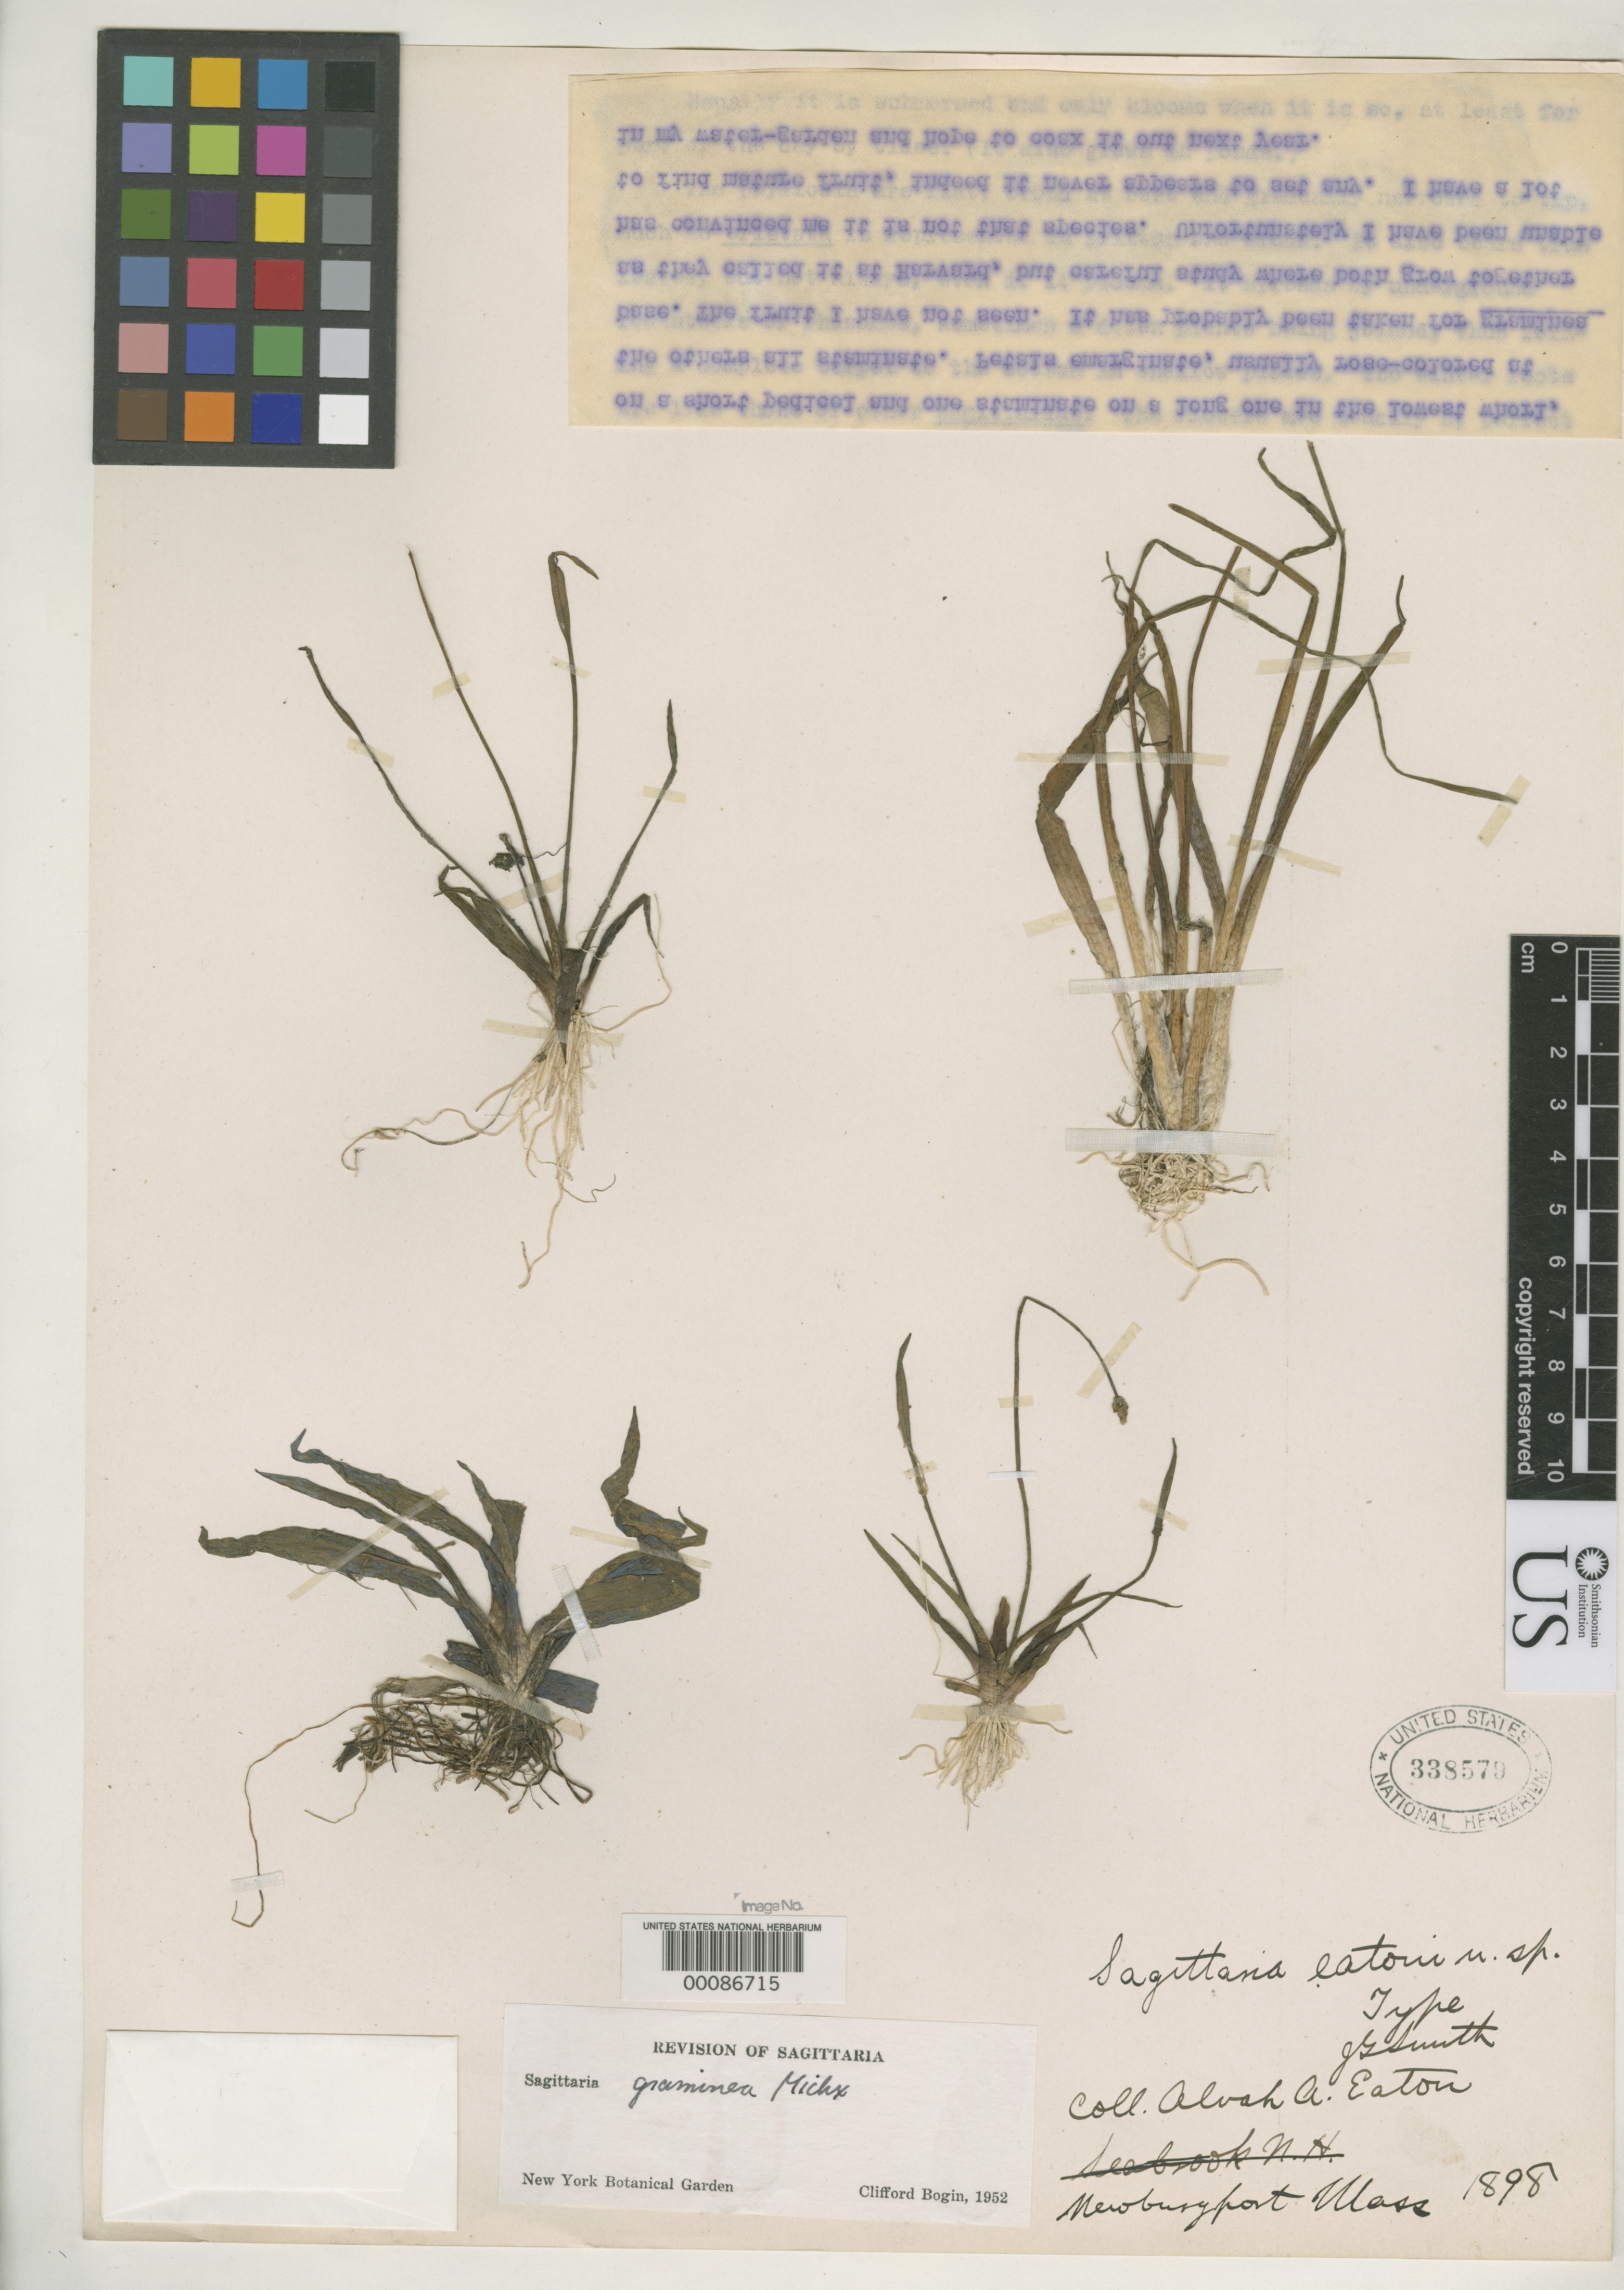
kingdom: Plantae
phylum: Tracheophyta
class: Liliopsida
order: Alismatales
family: Alismataceae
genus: Sagittaria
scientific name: Sagittaria eatoni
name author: J.G. Sm.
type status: Type Collection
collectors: A. A. Eaton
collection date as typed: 1898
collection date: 1898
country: United States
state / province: Massachusetts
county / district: Essex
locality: Newburyport, along Merrimac River.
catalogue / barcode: US 338579